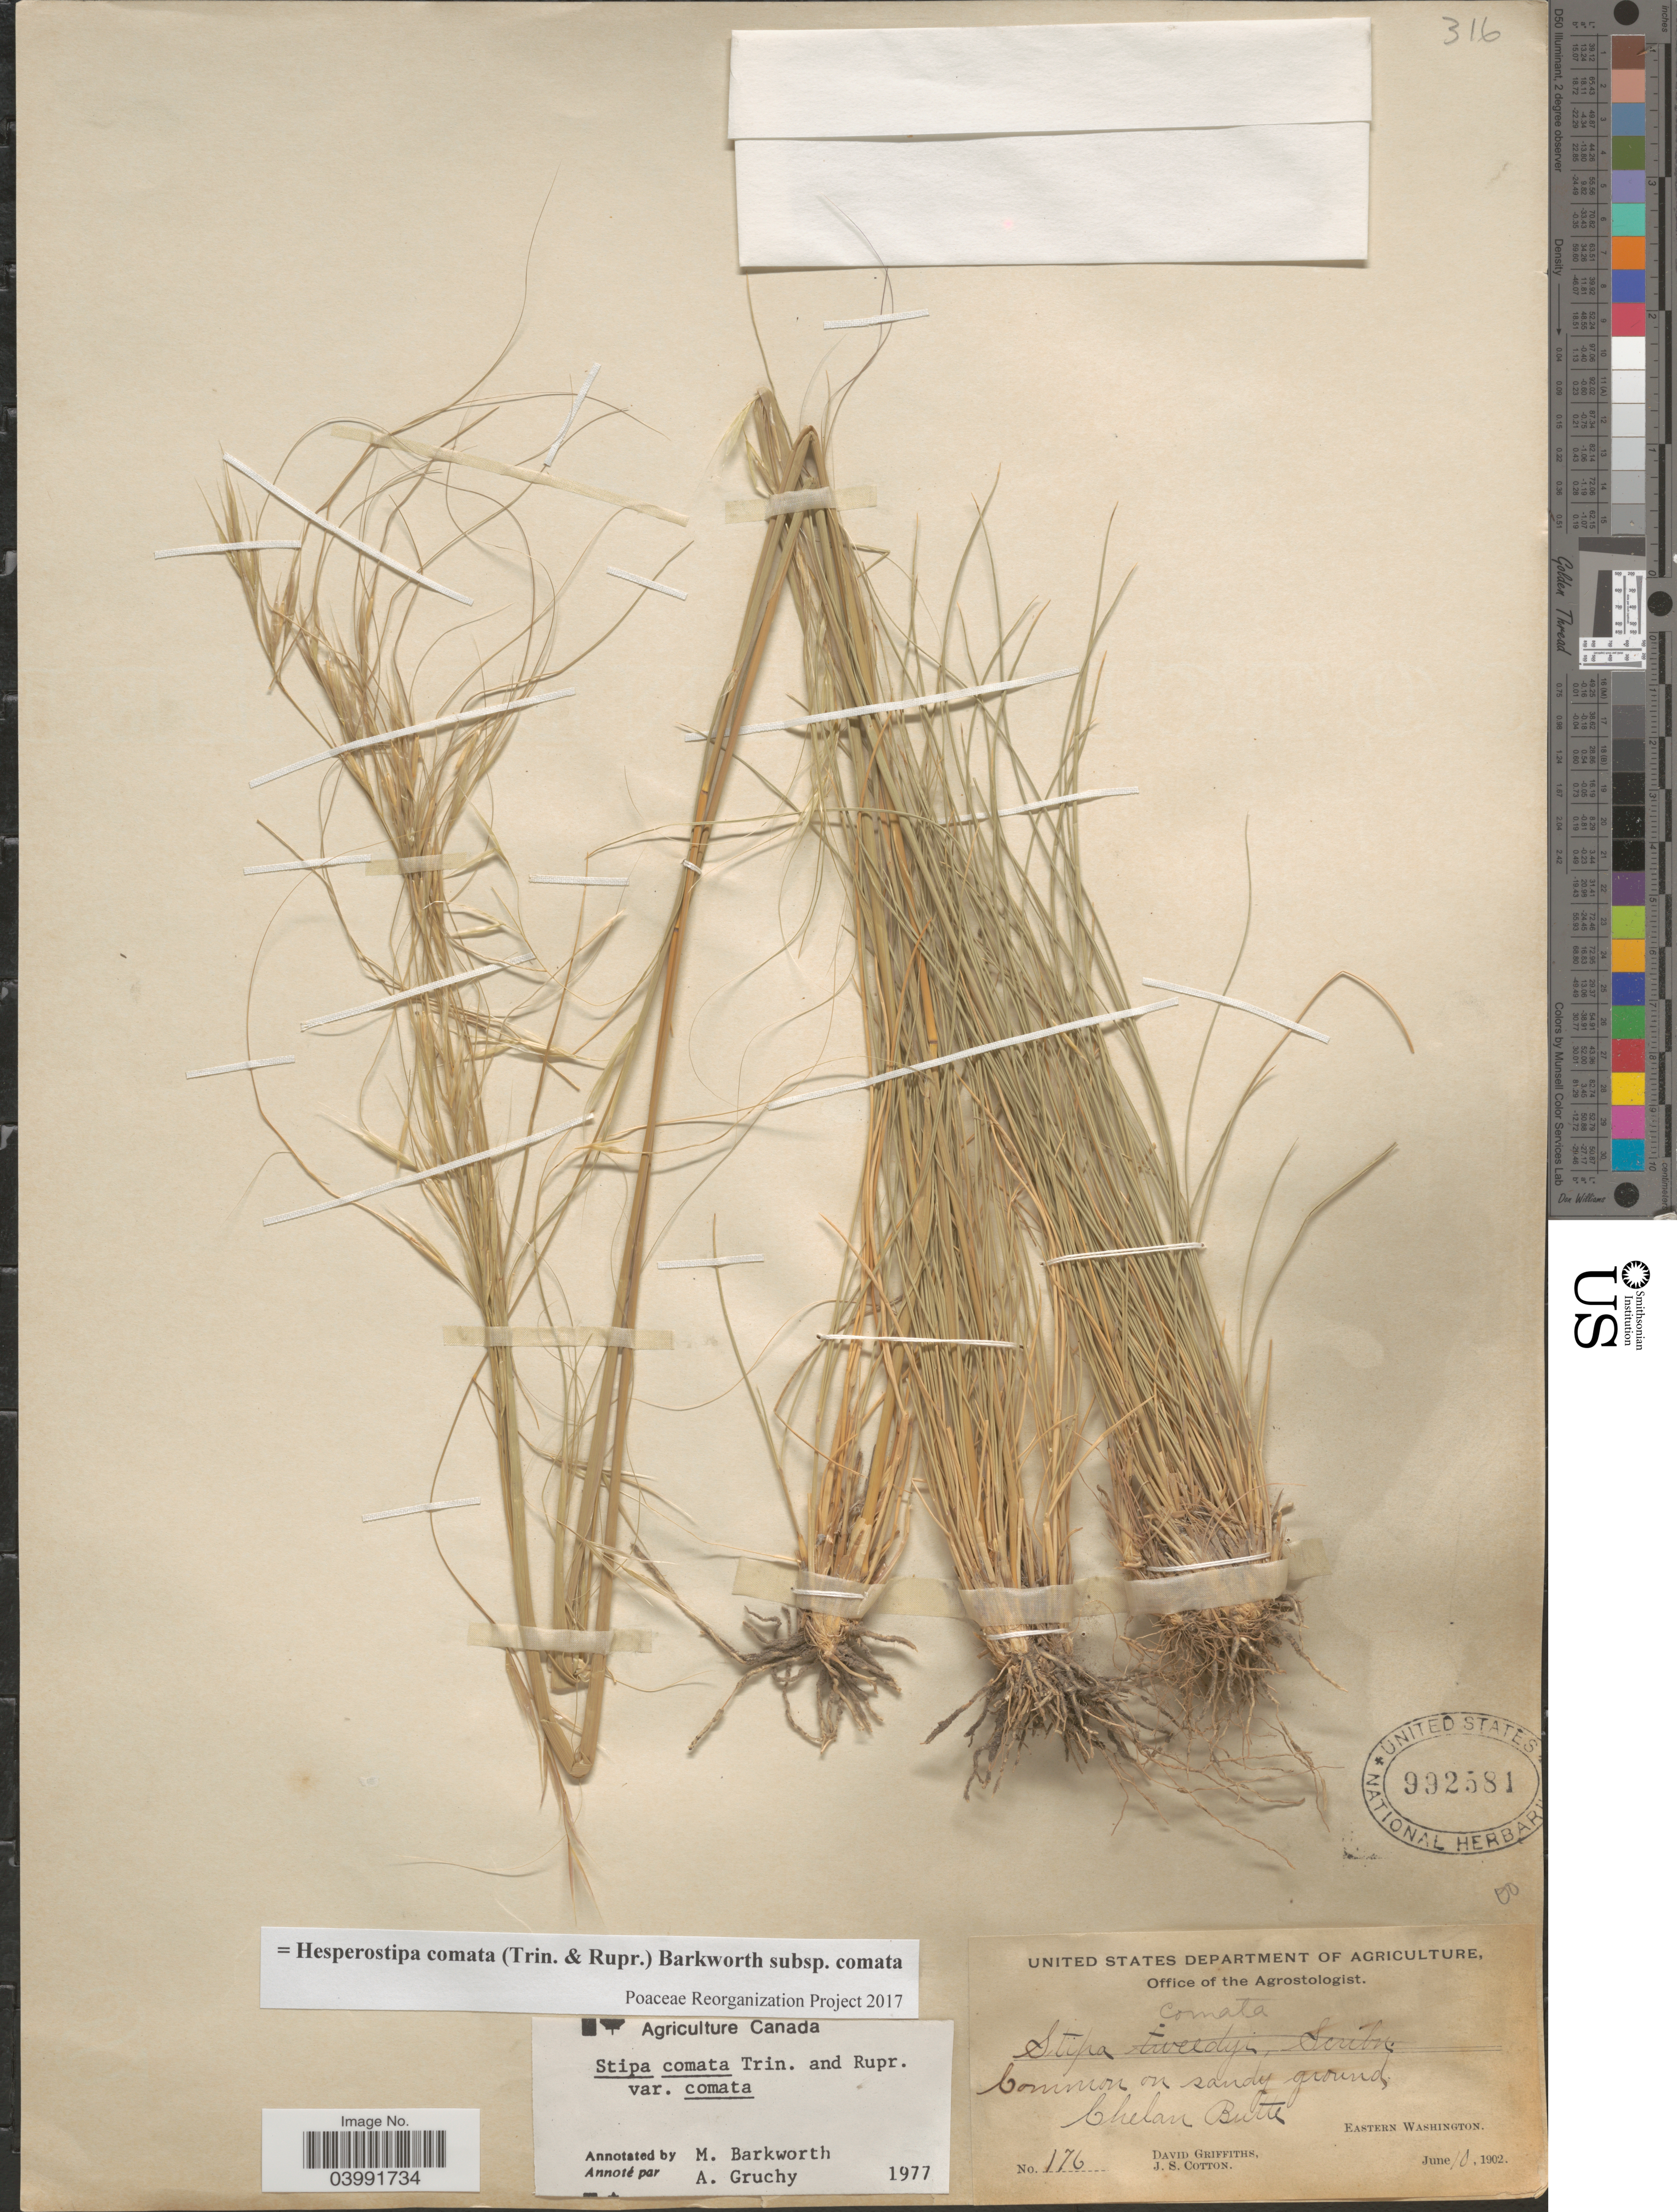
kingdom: Plantae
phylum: Tracheophyta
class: Liliopsida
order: Poales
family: Poaceae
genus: Hesperostipa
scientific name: Hesperostipa comata subsp. comata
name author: (Trin. & Rupr.) Barkworth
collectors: D. Griffiths & J. S. Cotton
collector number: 176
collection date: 1902-06-10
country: United States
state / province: Washington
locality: On sandy ground, Chelan Butte. Eastern Washington.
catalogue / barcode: US 992581